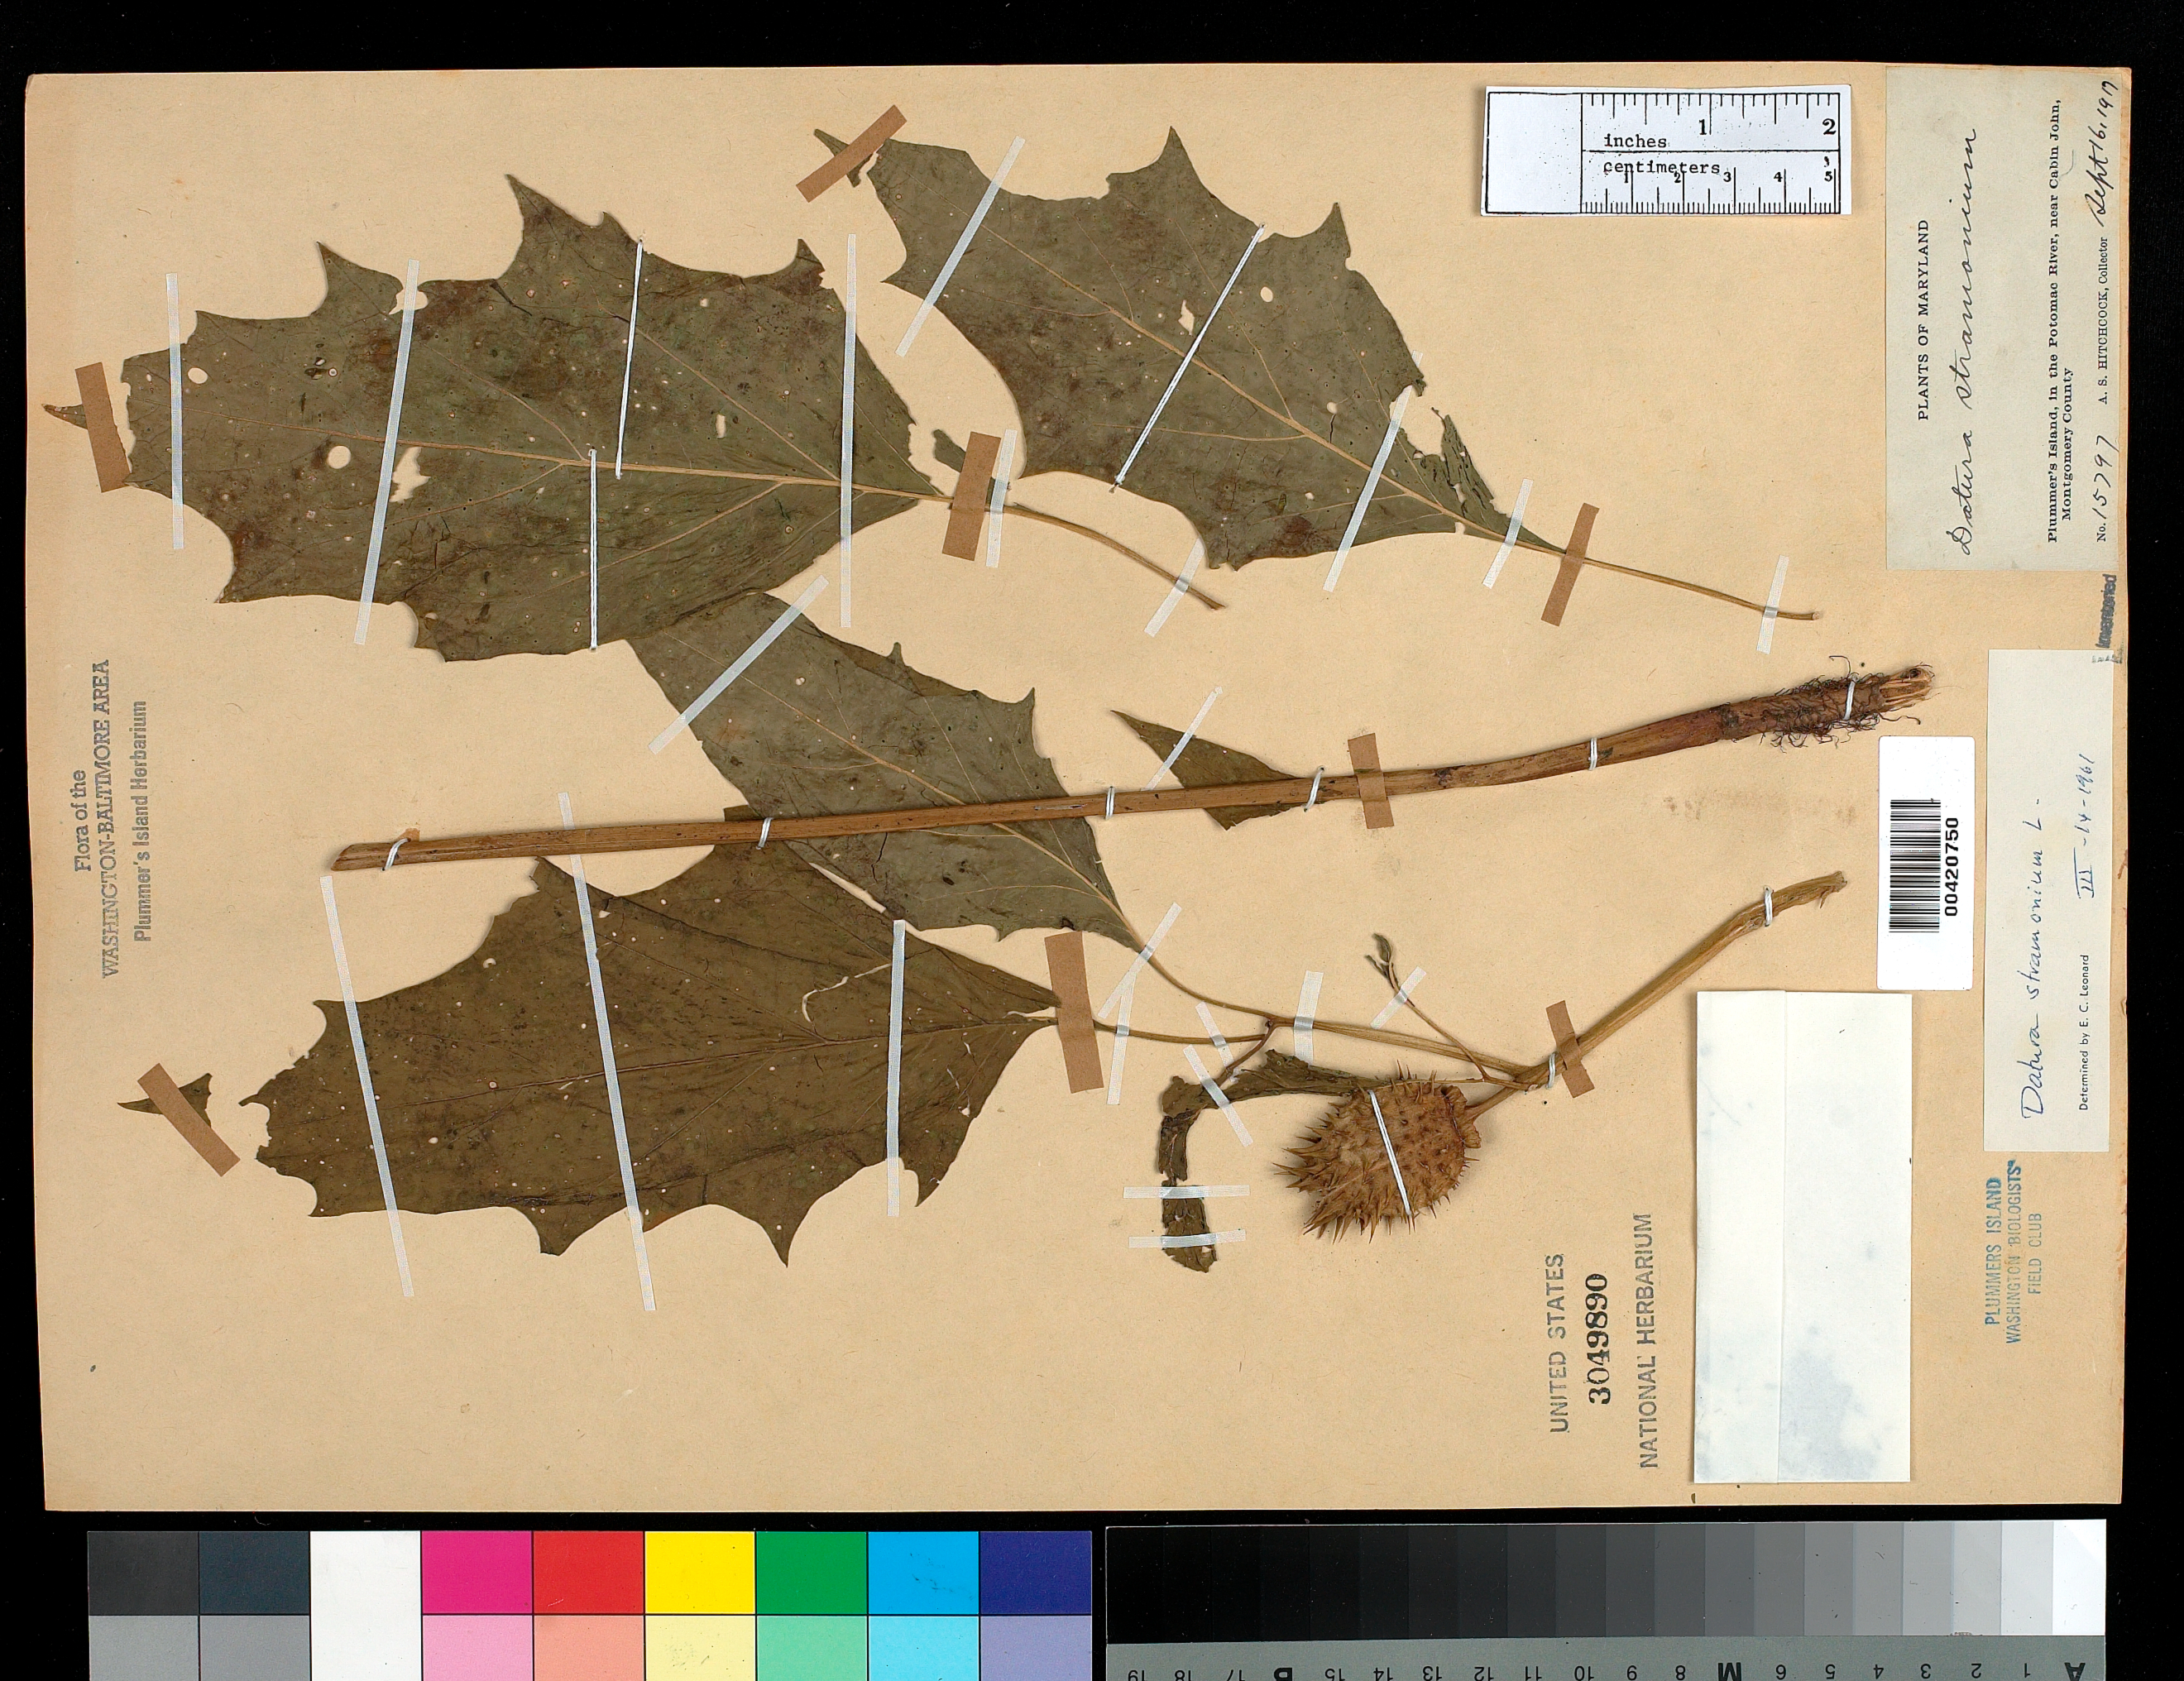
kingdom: Plantae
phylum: Tracheophyta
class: Magnoliopsida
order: Solanales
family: Solanaceae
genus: Datura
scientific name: Datura stramonium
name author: L.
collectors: A. S. Hitchcock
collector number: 15797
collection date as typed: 16 Sep 1917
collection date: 1917-09-16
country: United States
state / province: Maryland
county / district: Montgomery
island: Plummers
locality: Plummer's Island C. & O. Canal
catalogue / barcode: US 3049890